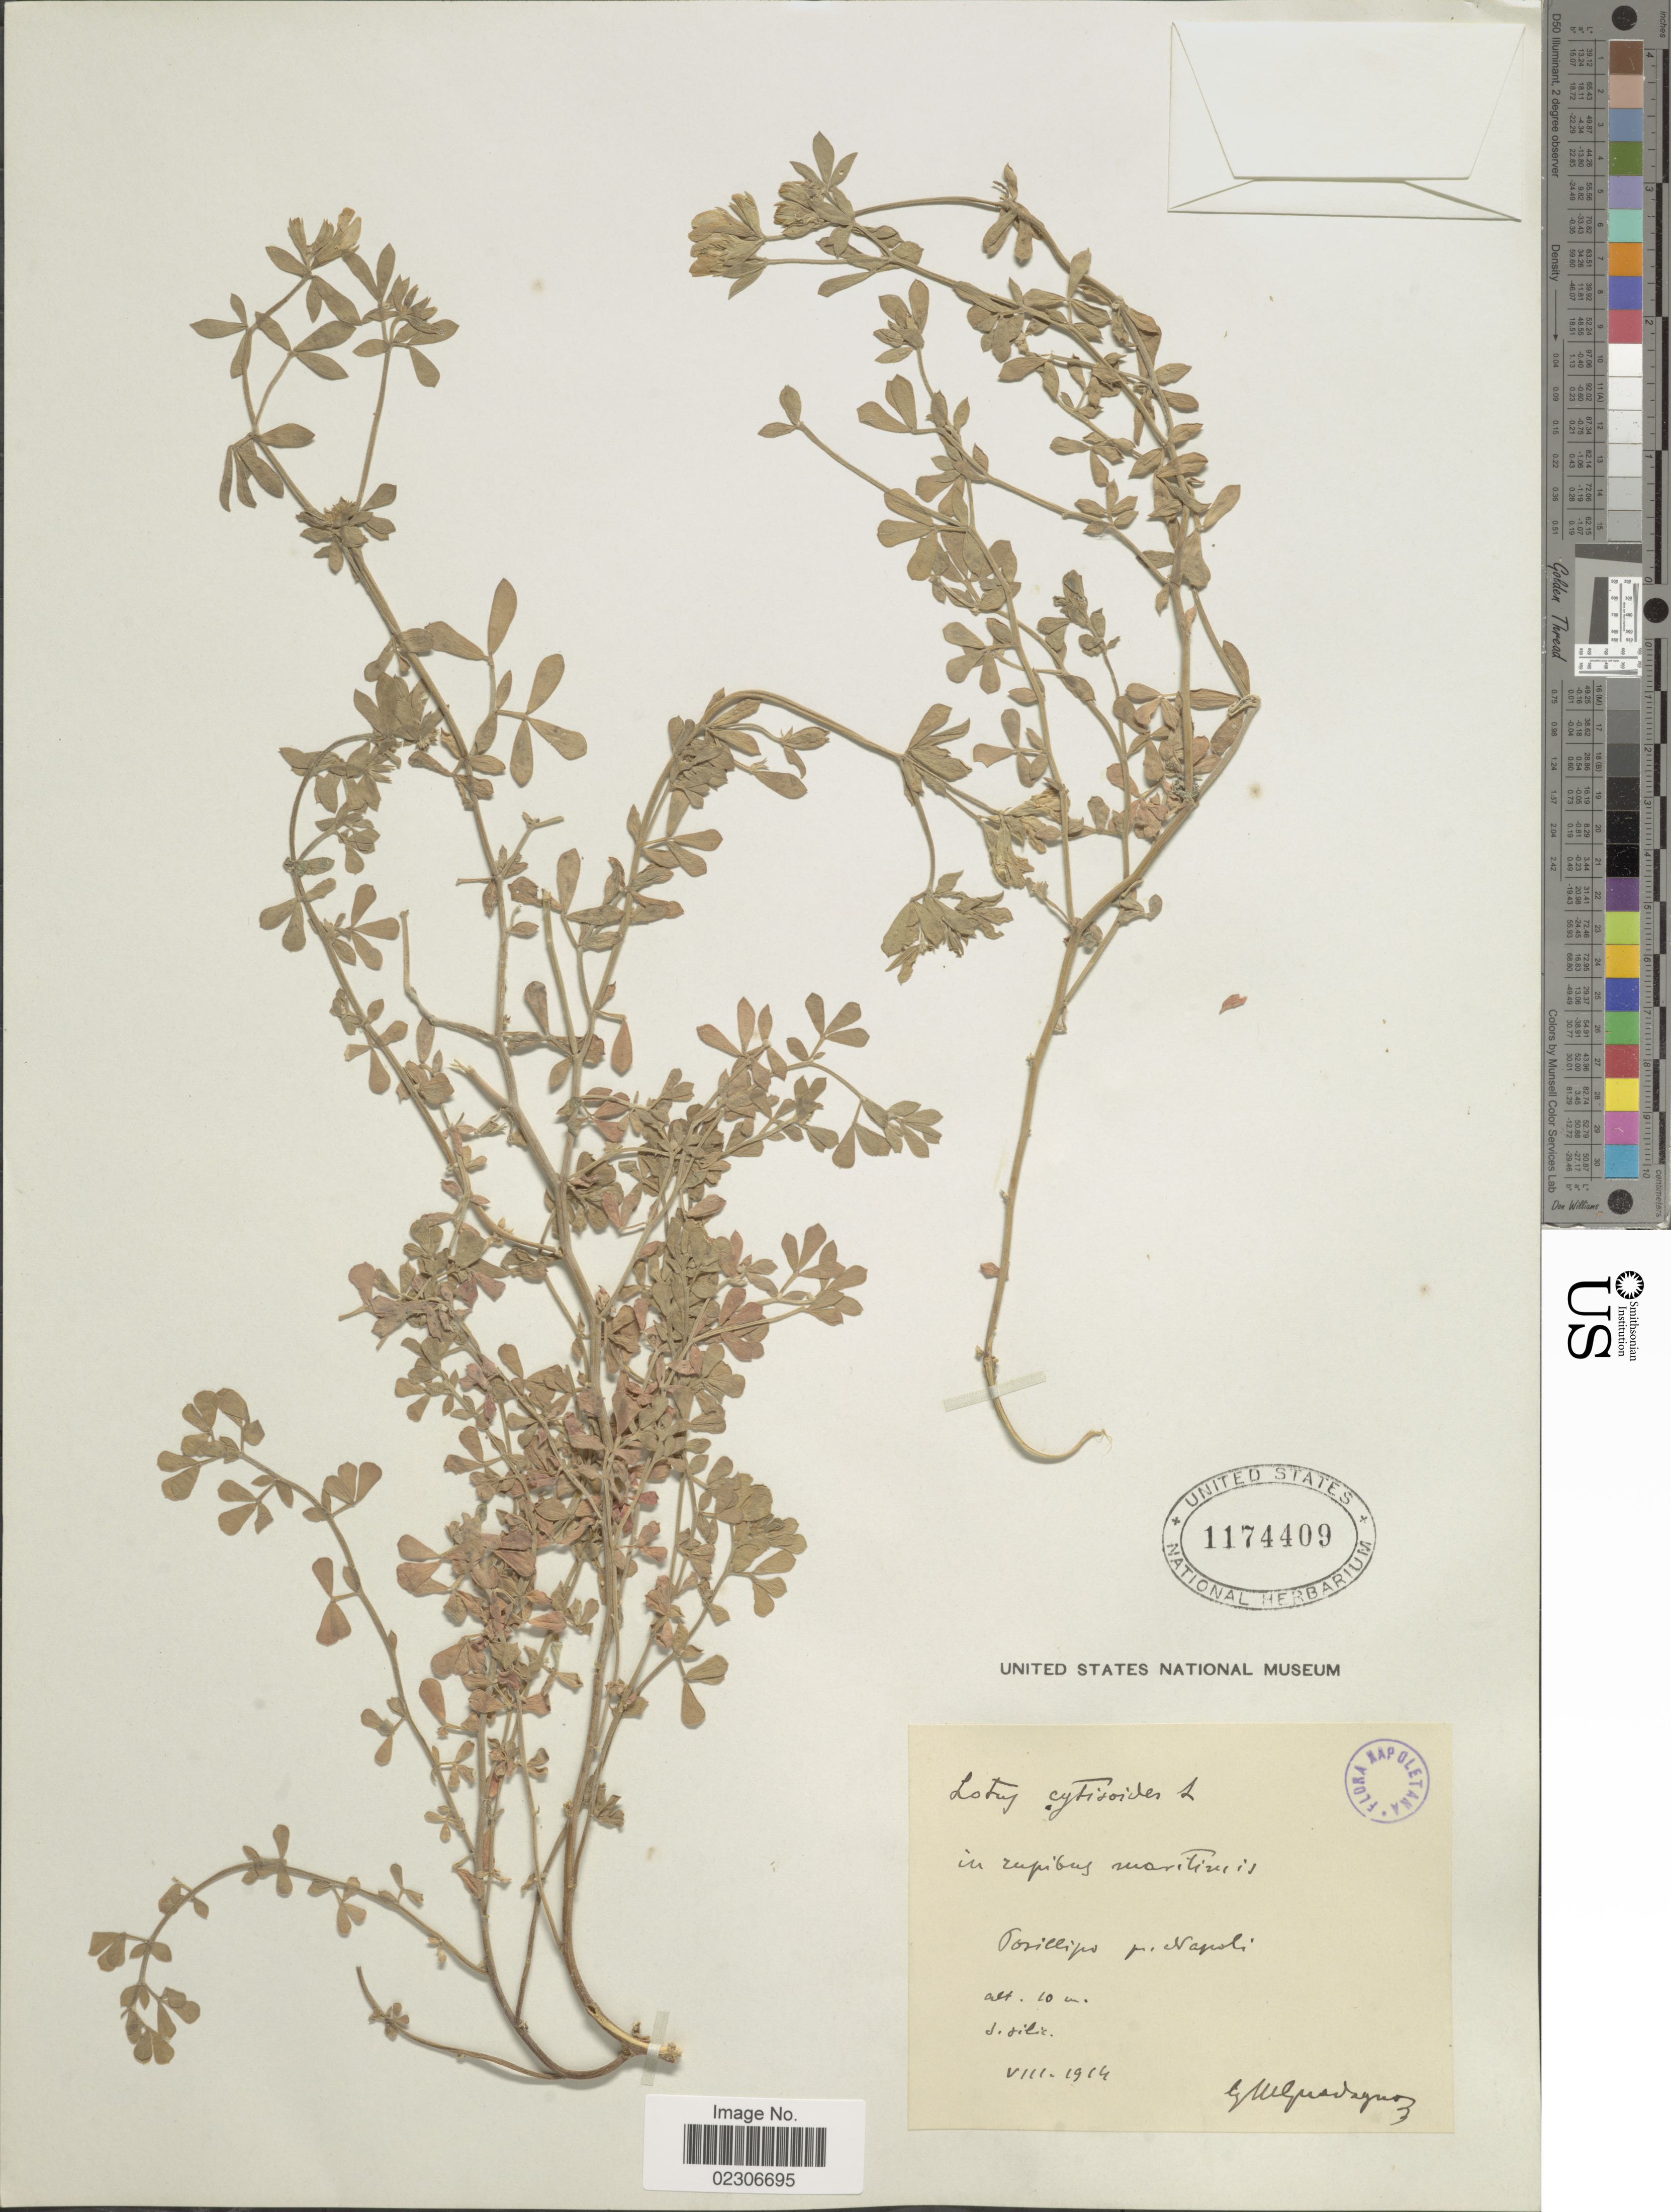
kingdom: Plantae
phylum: Tracheophyta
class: Magnoliopsida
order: Fabales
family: Fabaceae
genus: Lotus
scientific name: Lotus cytisoides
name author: L.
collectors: G. Guadagno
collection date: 1914-08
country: Italy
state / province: Campania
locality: Posillipo pr. Napoli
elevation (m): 10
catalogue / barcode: US 1174409